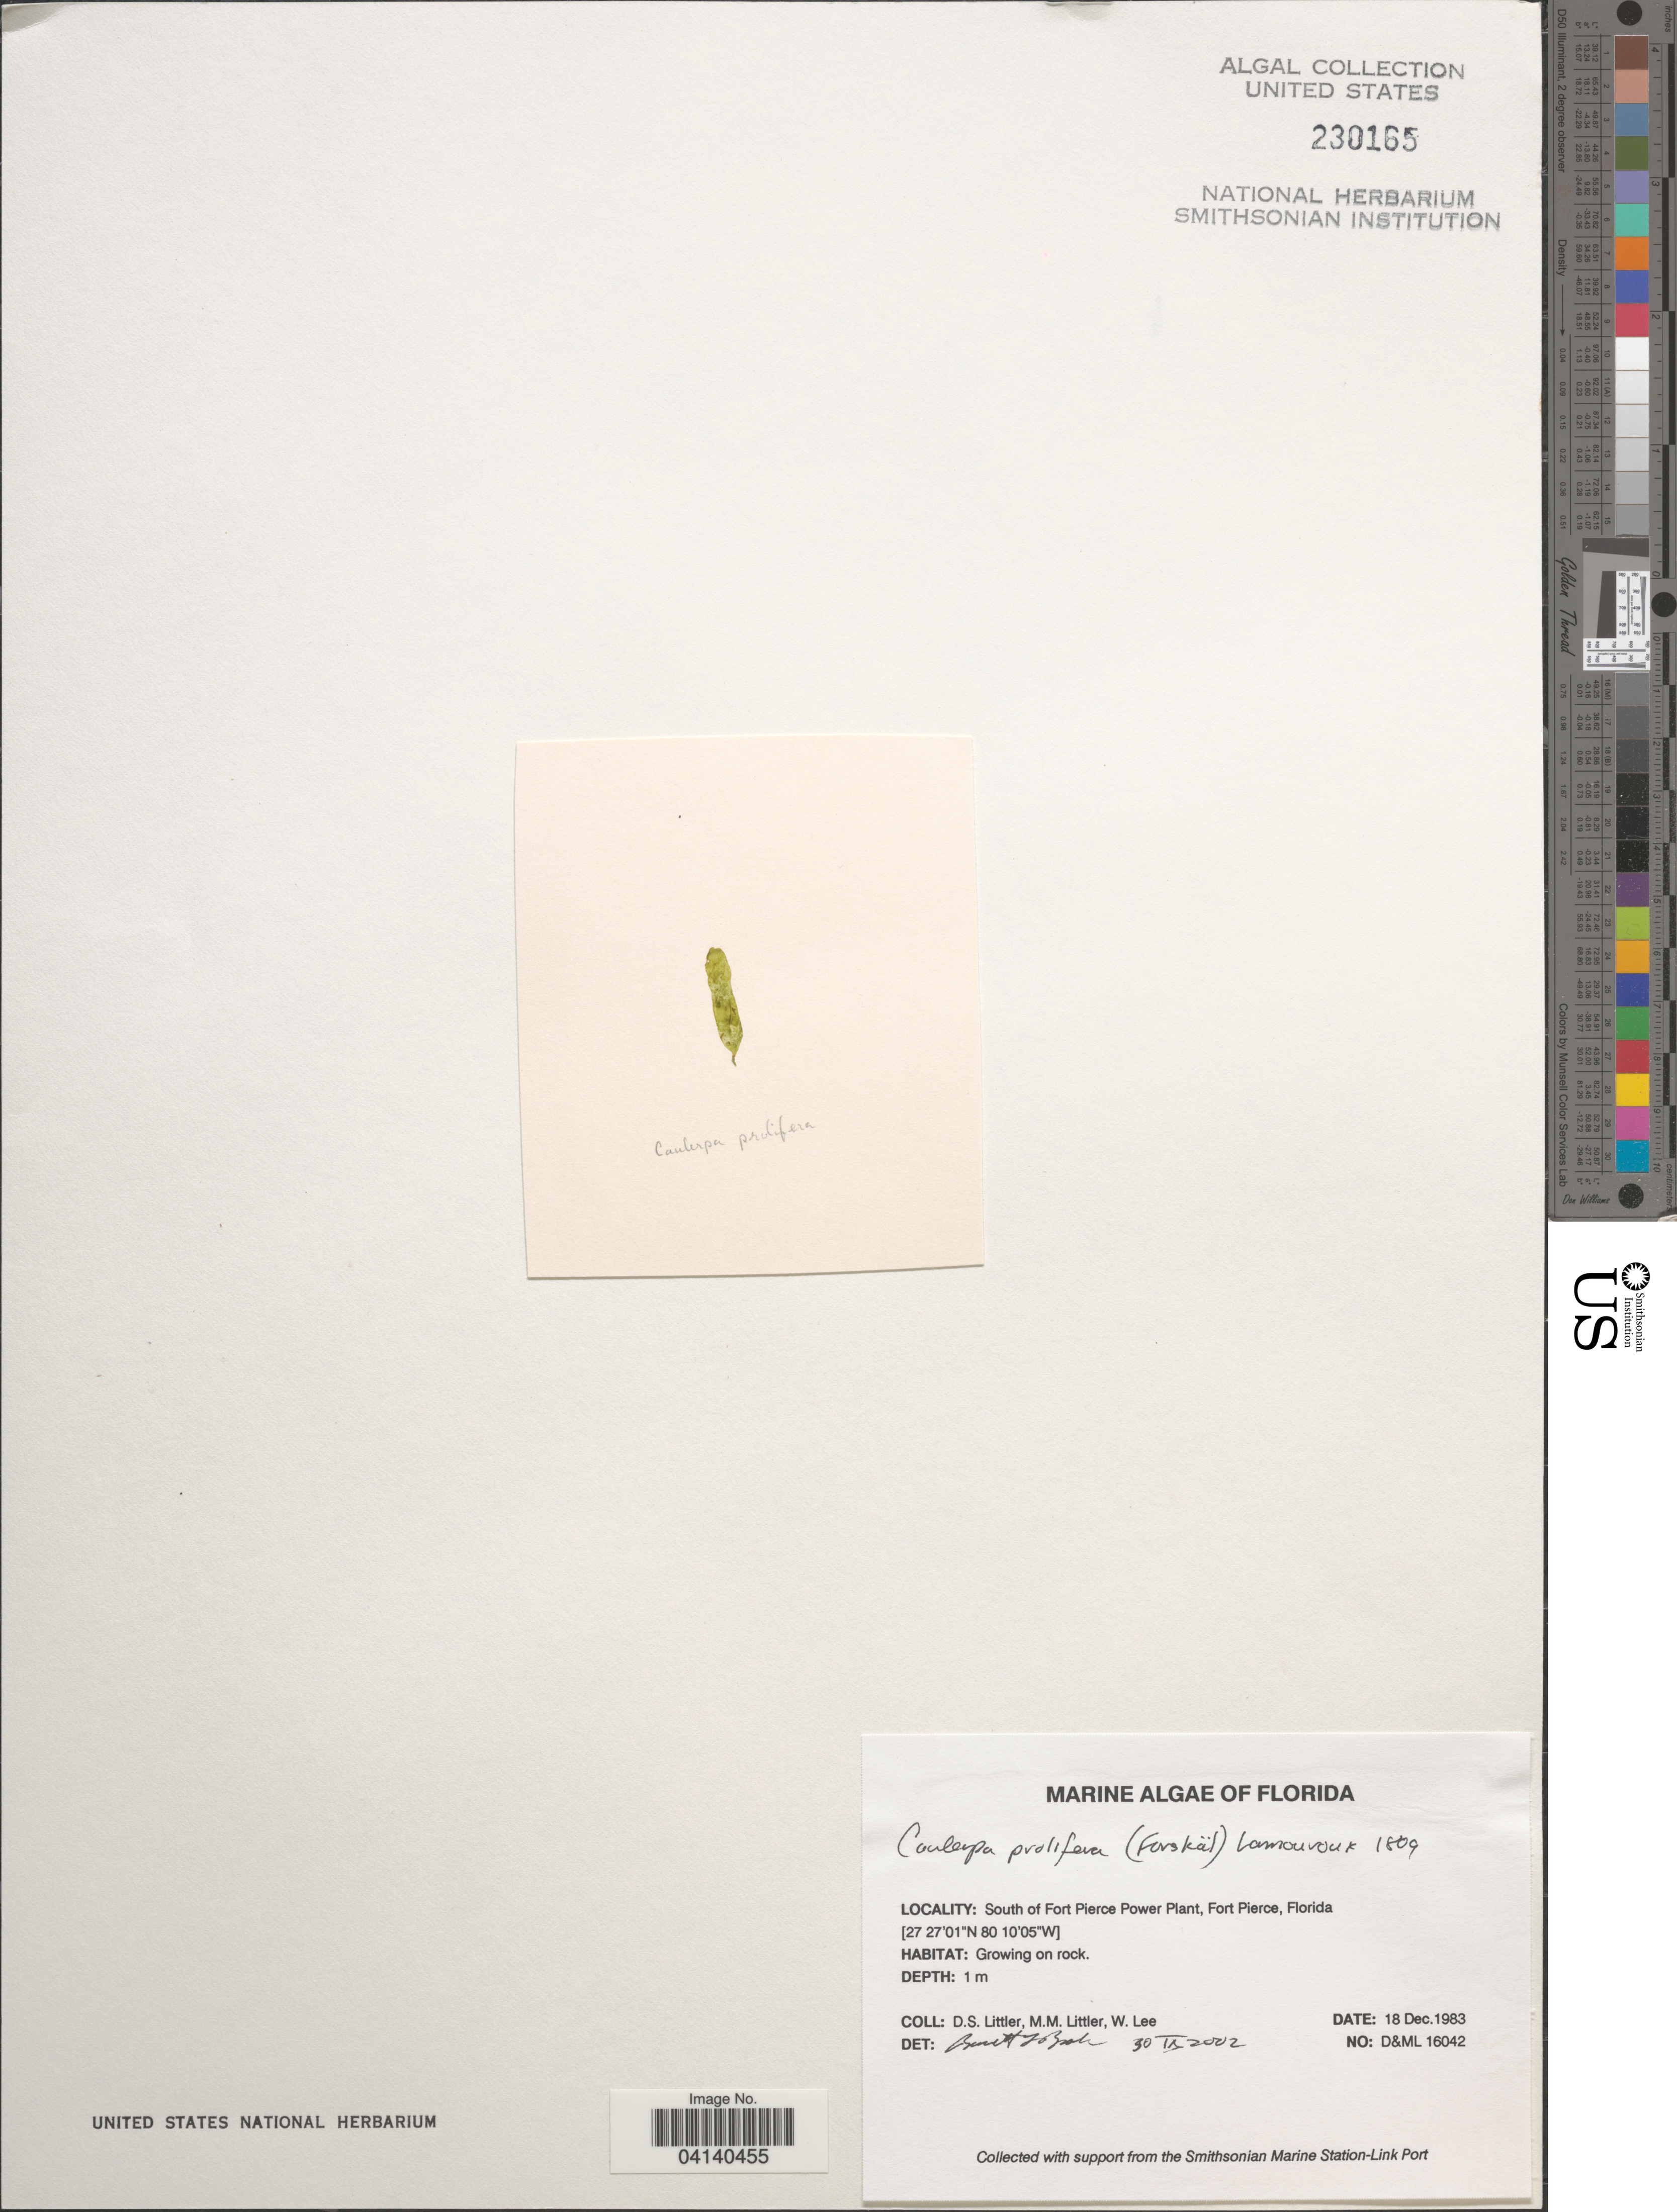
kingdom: Plantae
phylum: Chlorophyta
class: Ulvophyceae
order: Bryopsidales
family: Caulerpaceae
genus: Caulerpa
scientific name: Caulerpa prolifera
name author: (Forssk.) J.V.Lamouroux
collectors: D. S. Littler & W. Lee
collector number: D&ML16042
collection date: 1983-12-18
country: United States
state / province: Florida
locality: South of Fort Pierce Power Plant, Fort Pierce.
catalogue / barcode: US 230165